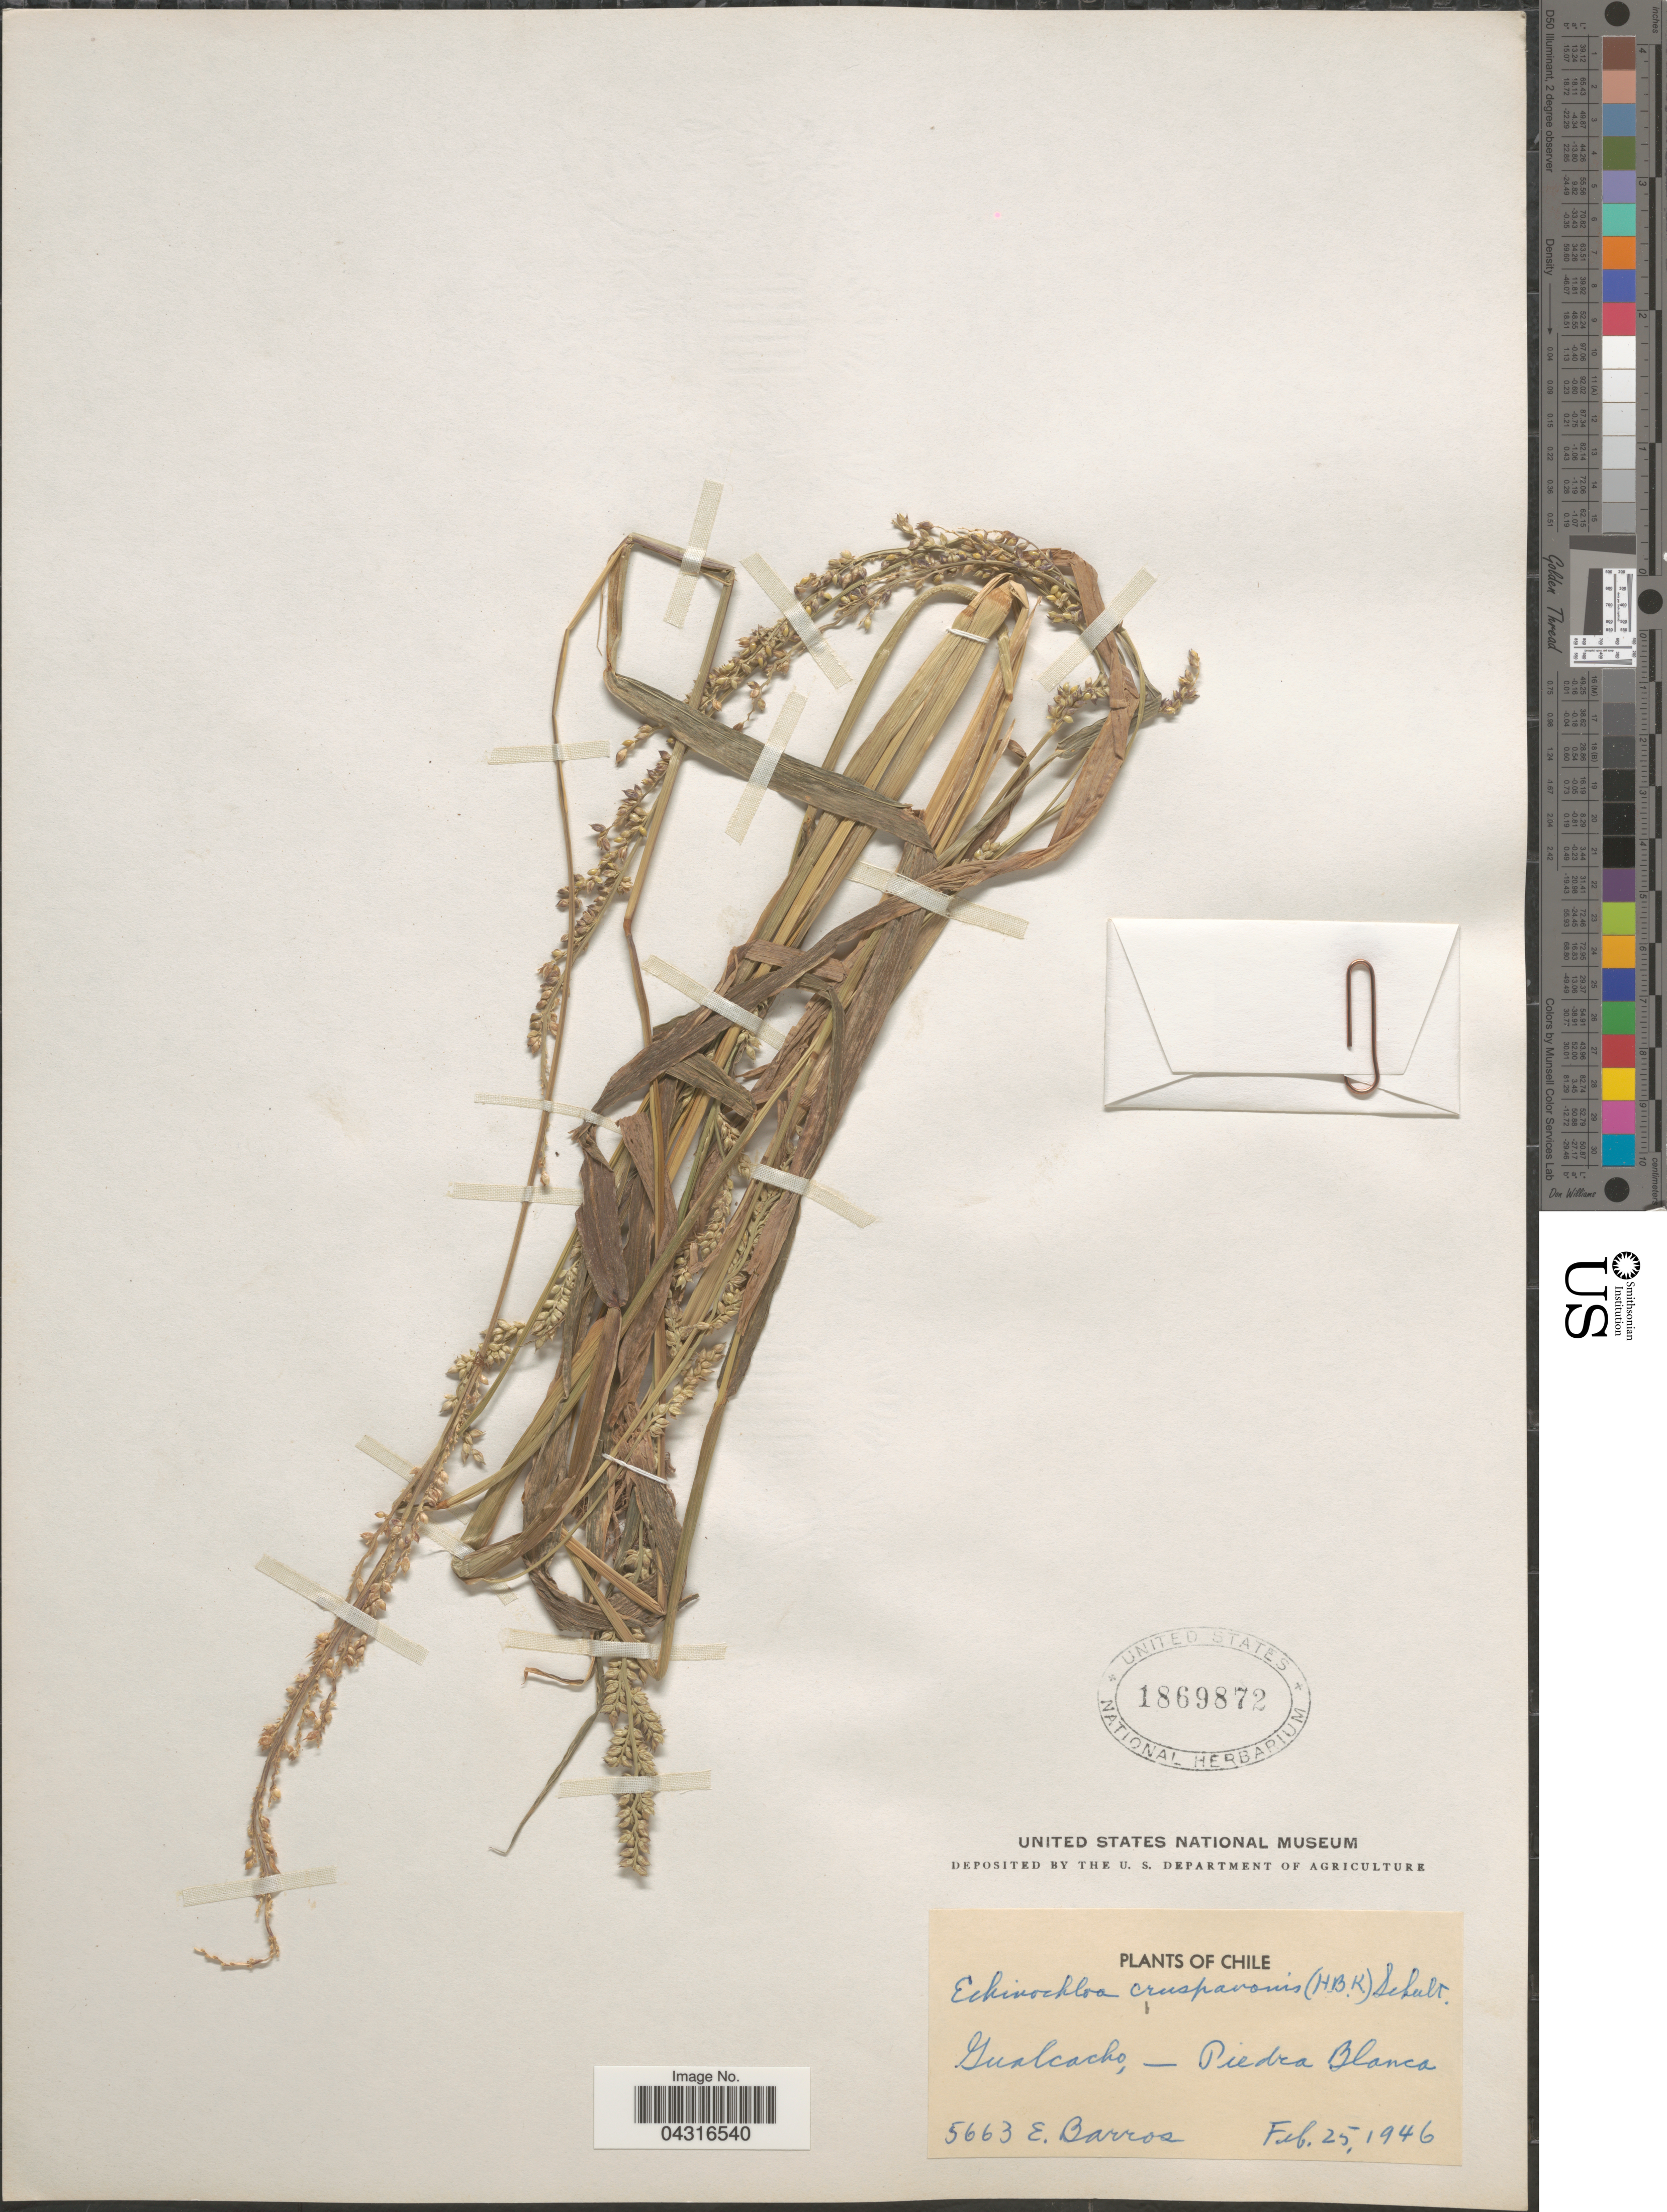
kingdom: Plantae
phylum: Tracheophyta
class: Liliopsida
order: Poales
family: Poaceae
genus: Echinochloa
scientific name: Echinochloa crus-pavonis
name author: (Kunth) Schult.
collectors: E. Barros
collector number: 5663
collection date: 1946-02-25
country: Chile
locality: Gualcacho, - Piedra Blanca.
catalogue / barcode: US 1869872